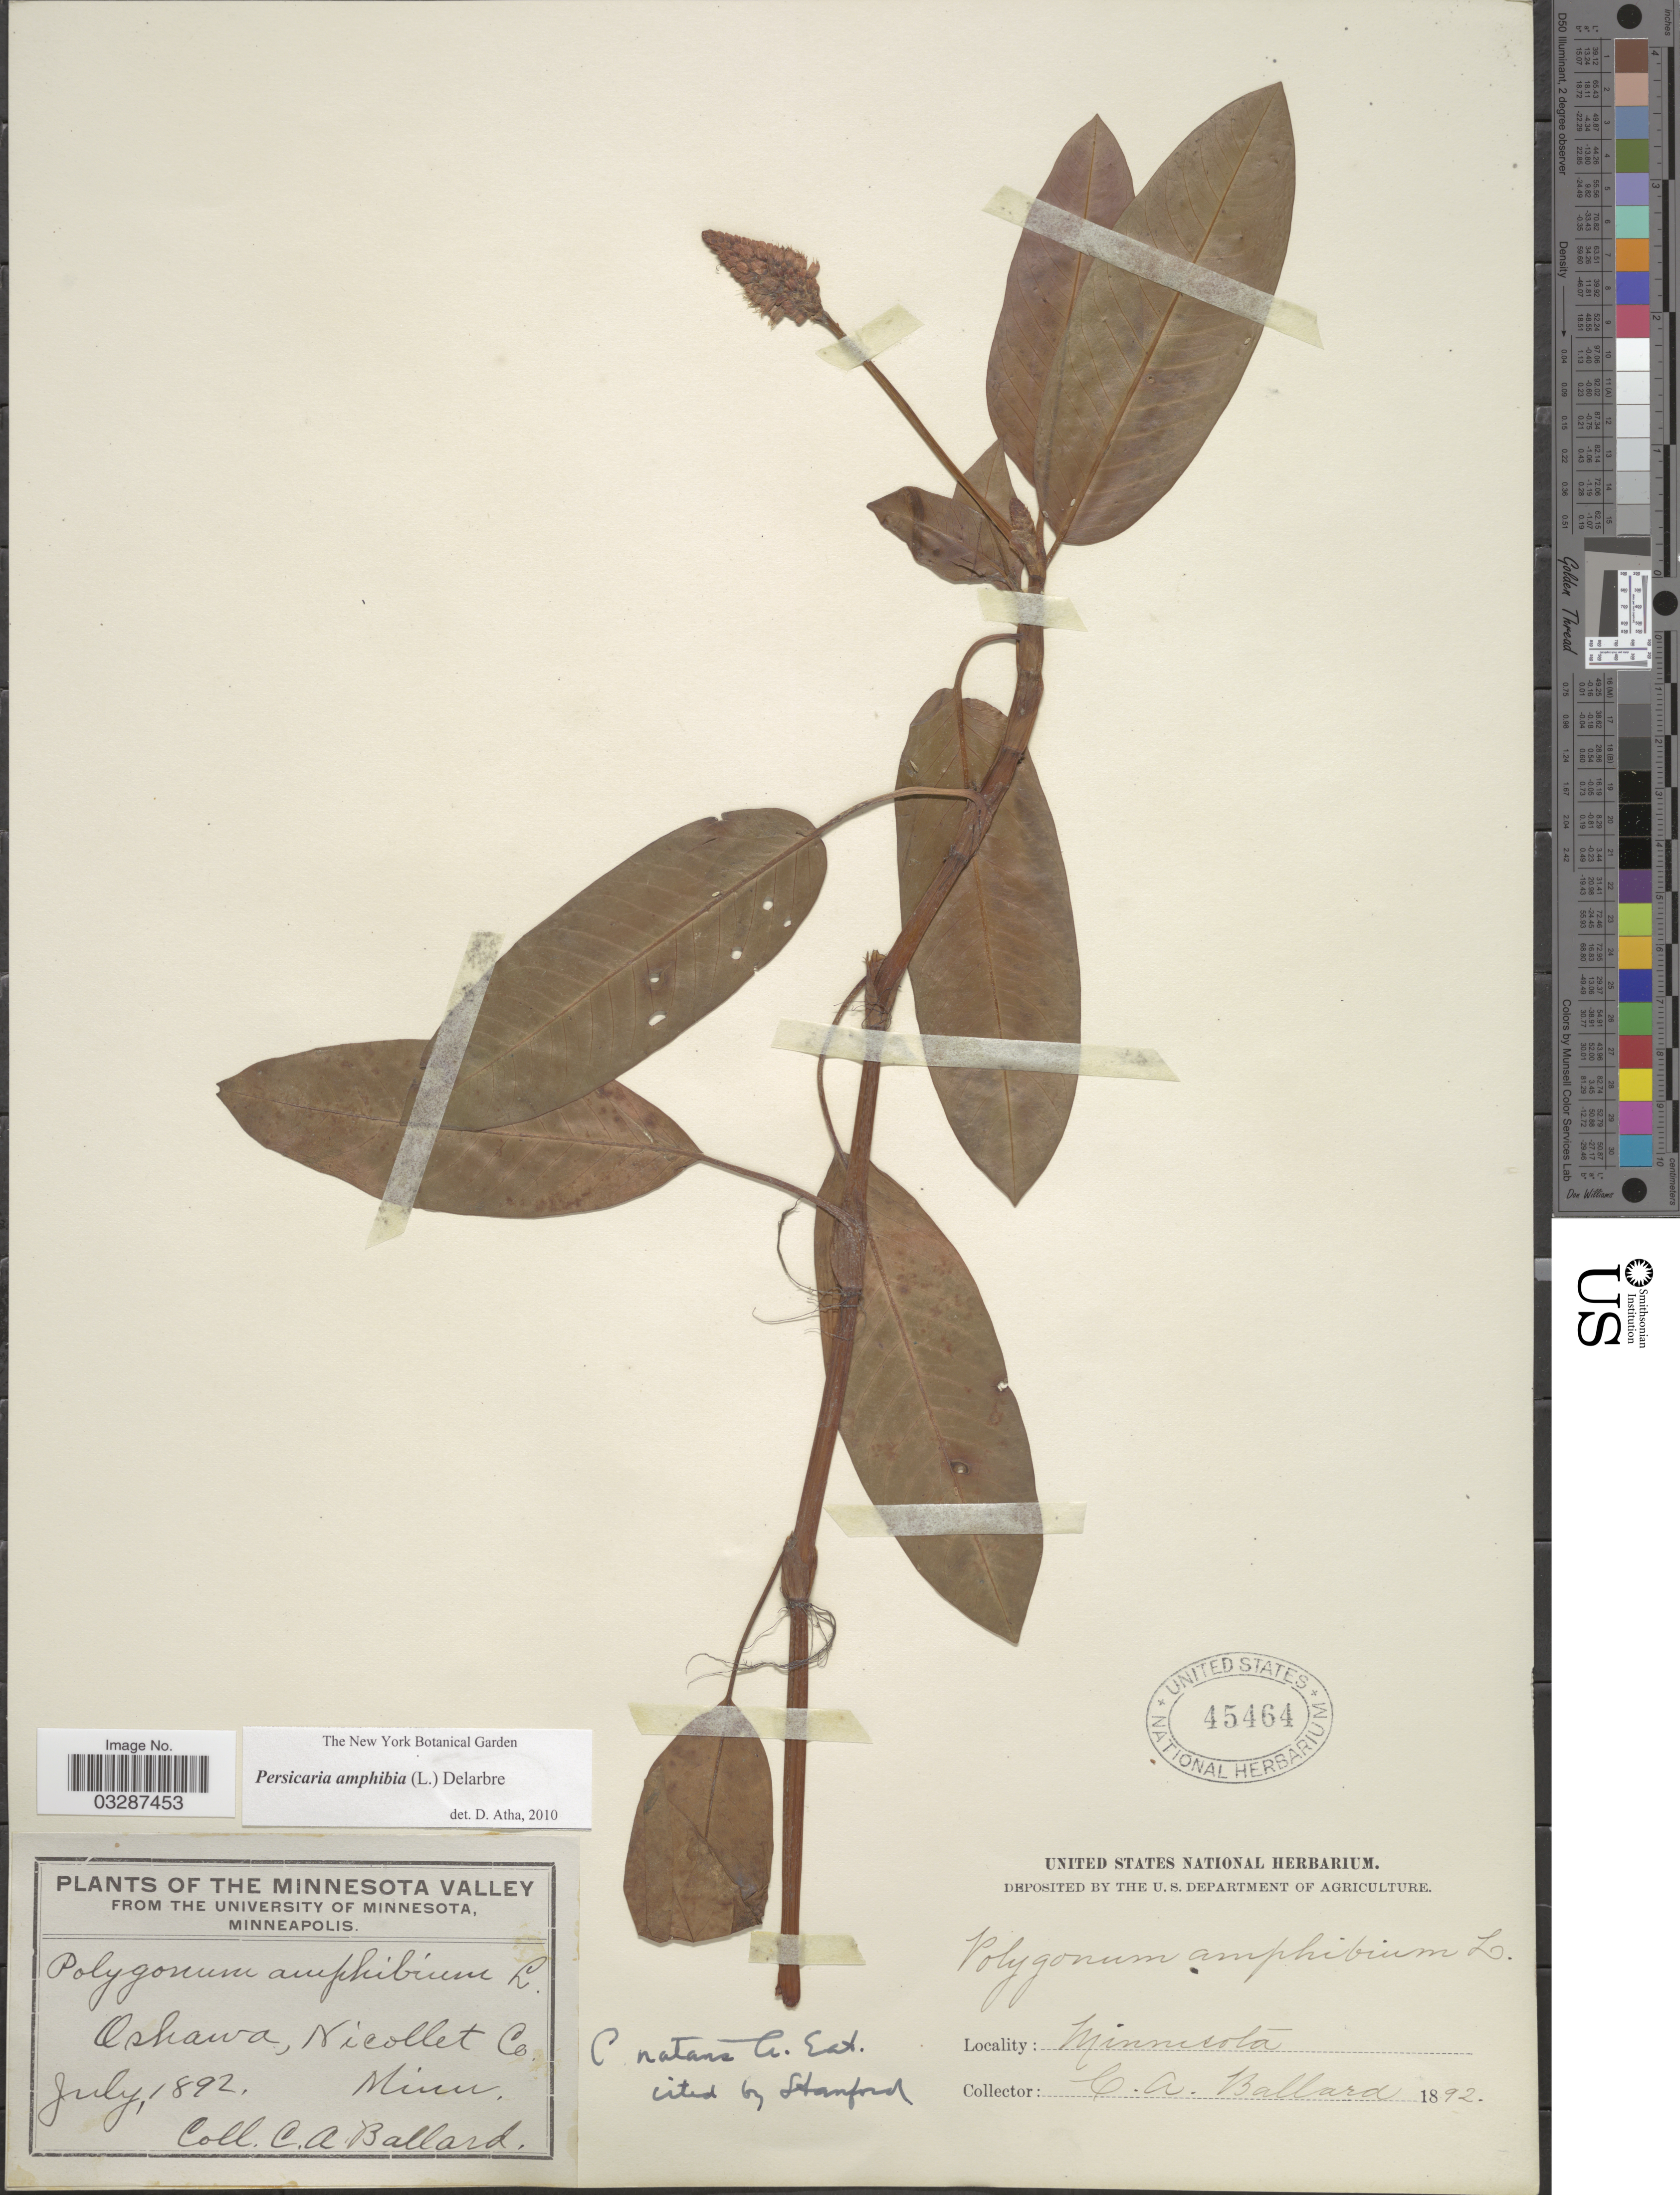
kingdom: Plantae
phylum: Tracheophyta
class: Magnoliopsida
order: Caryophyllales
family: Polygonaceae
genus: Persicaria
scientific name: Persicaria amphibia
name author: (L.) Delarbre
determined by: Atha, D. E.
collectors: C. A. Ballard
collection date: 1892-07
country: United States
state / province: Minnesota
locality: The Minnesota Valley. Oshawa, Nicollet Co.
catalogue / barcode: US 45464